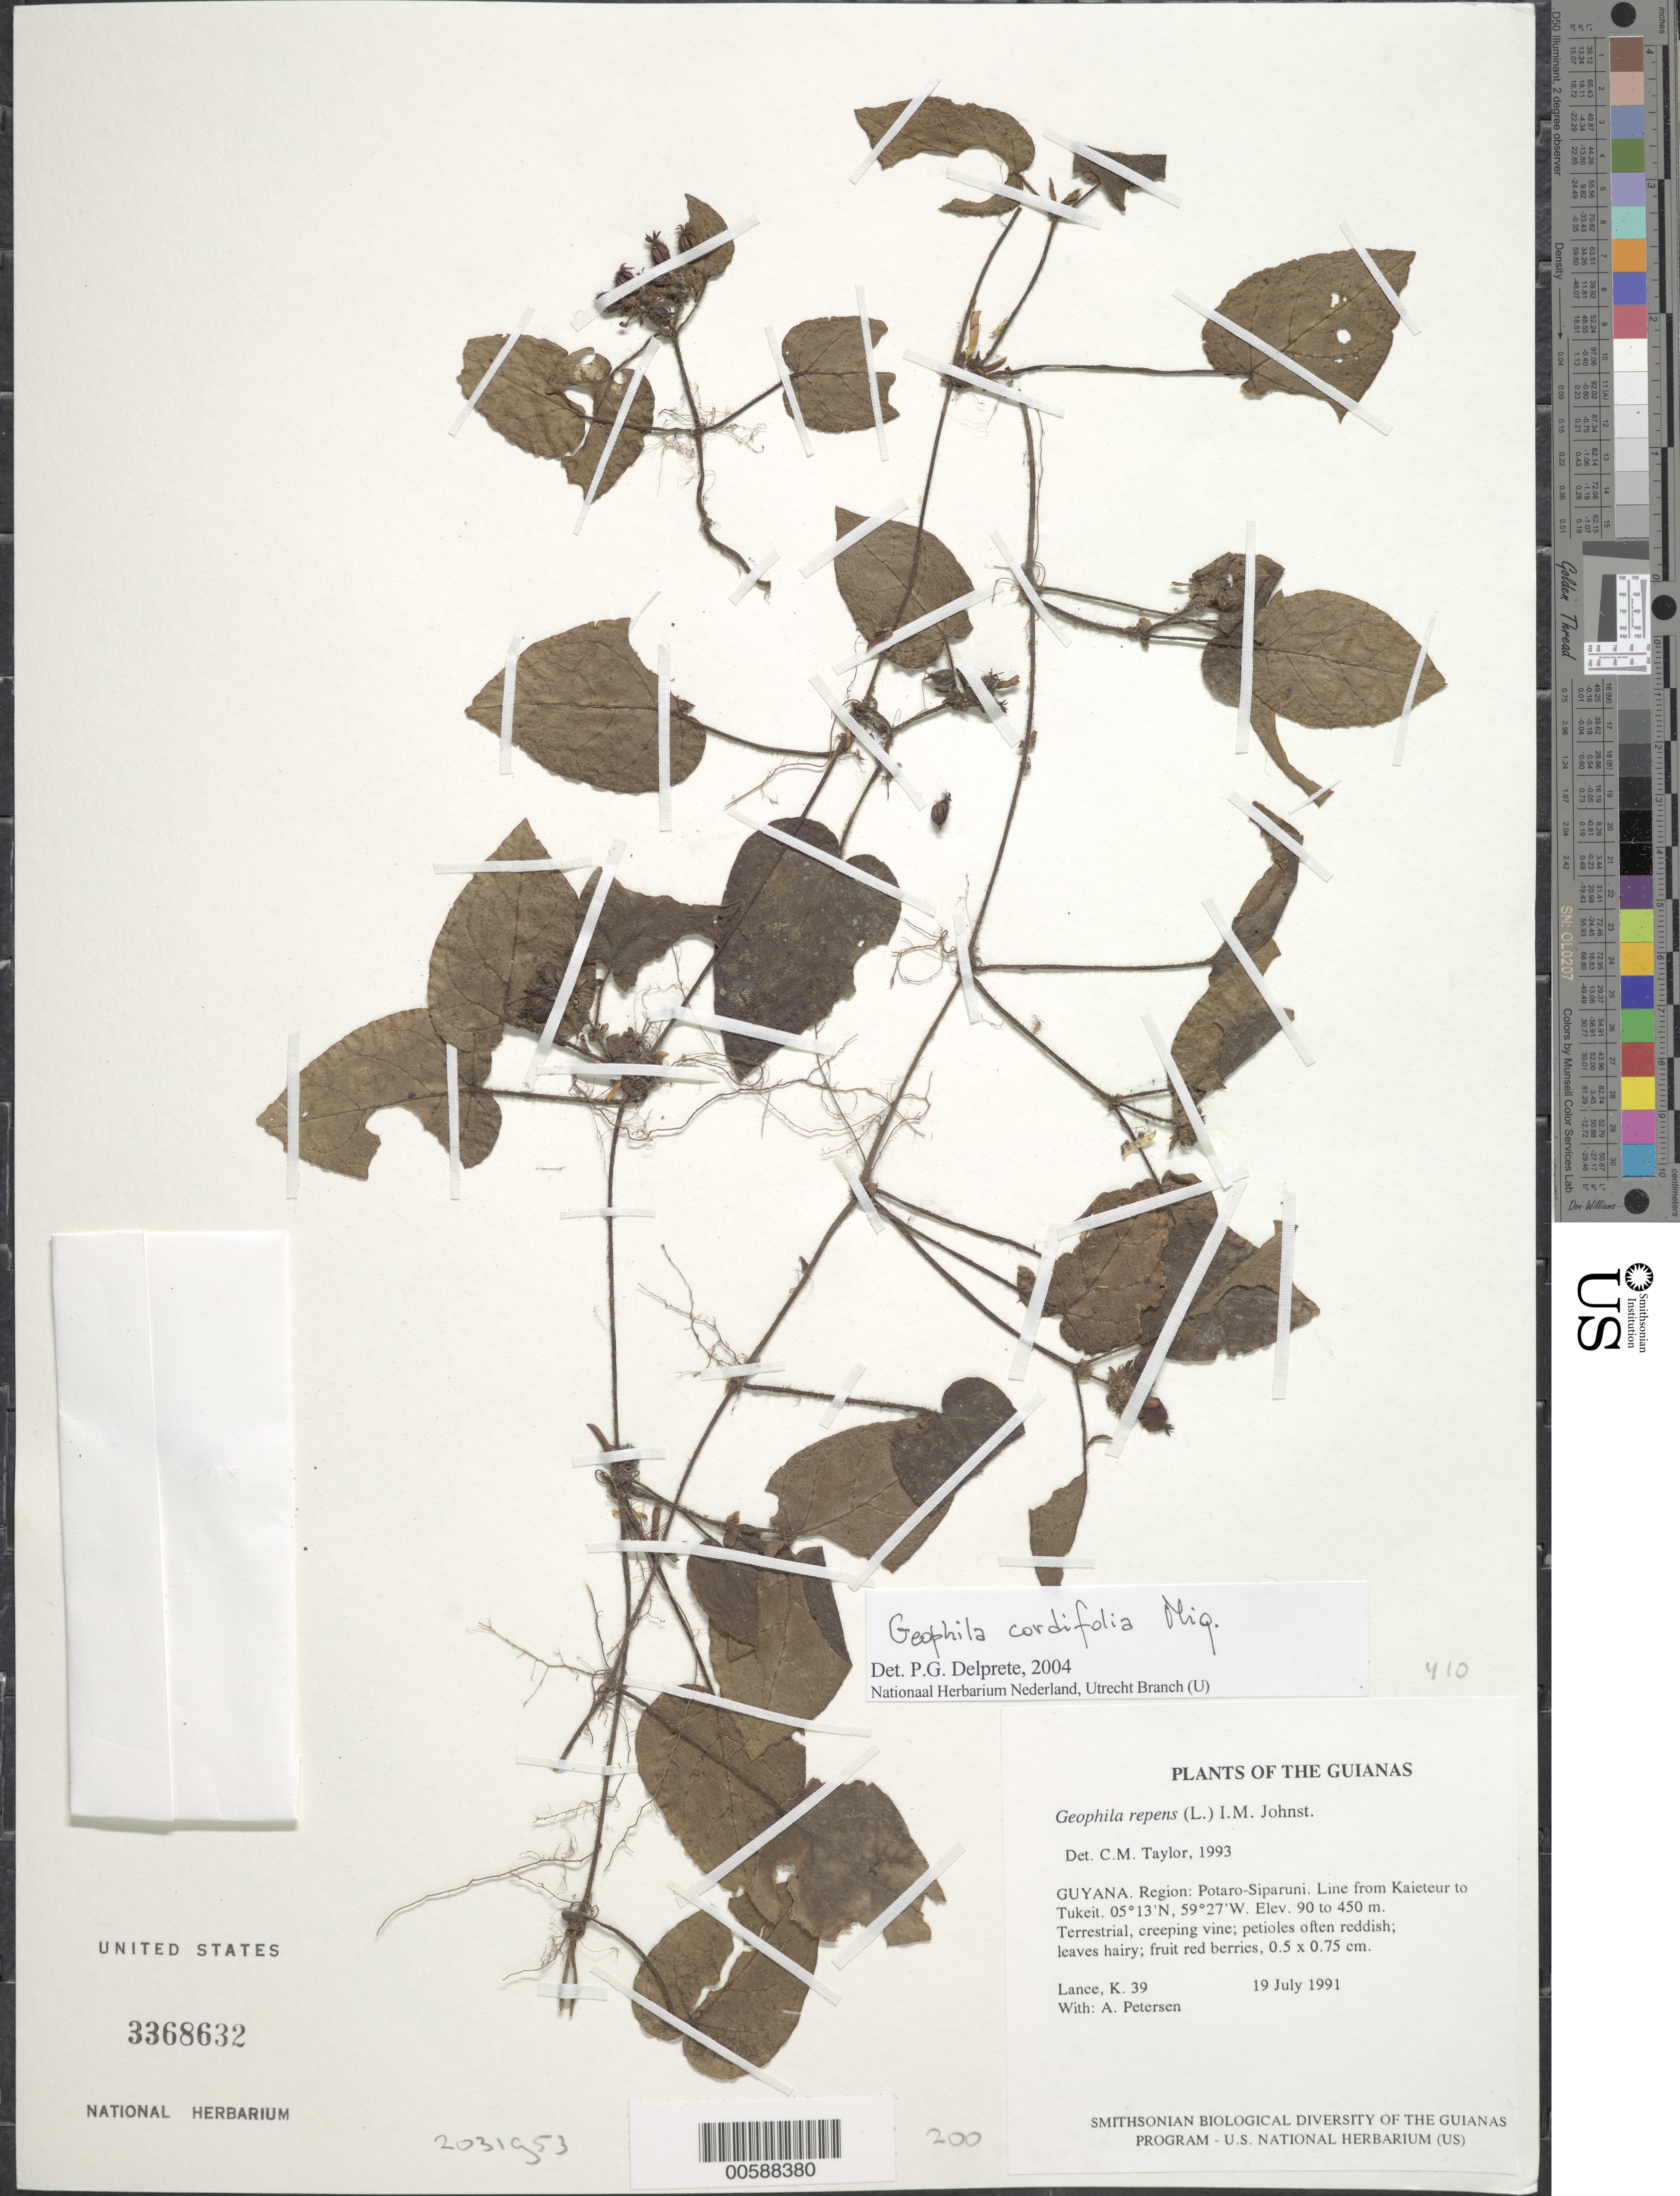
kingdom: Plantae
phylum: Tracheophyta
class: Magnoliopsida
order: Gentianales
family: Rubiaceae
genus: Geophila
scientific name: Geophila cordifolia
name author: Miq.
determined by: Delprete, P. G., Herb. de Guyane Cay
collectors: K. Lance & A. Petersen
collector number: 39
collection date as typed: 19 July 1991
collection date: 1991-07-19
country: Guyana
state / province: Potaro-Siparuni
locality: Line from Kaieteur to Tukeit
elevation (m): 90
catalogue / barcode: US 3368632